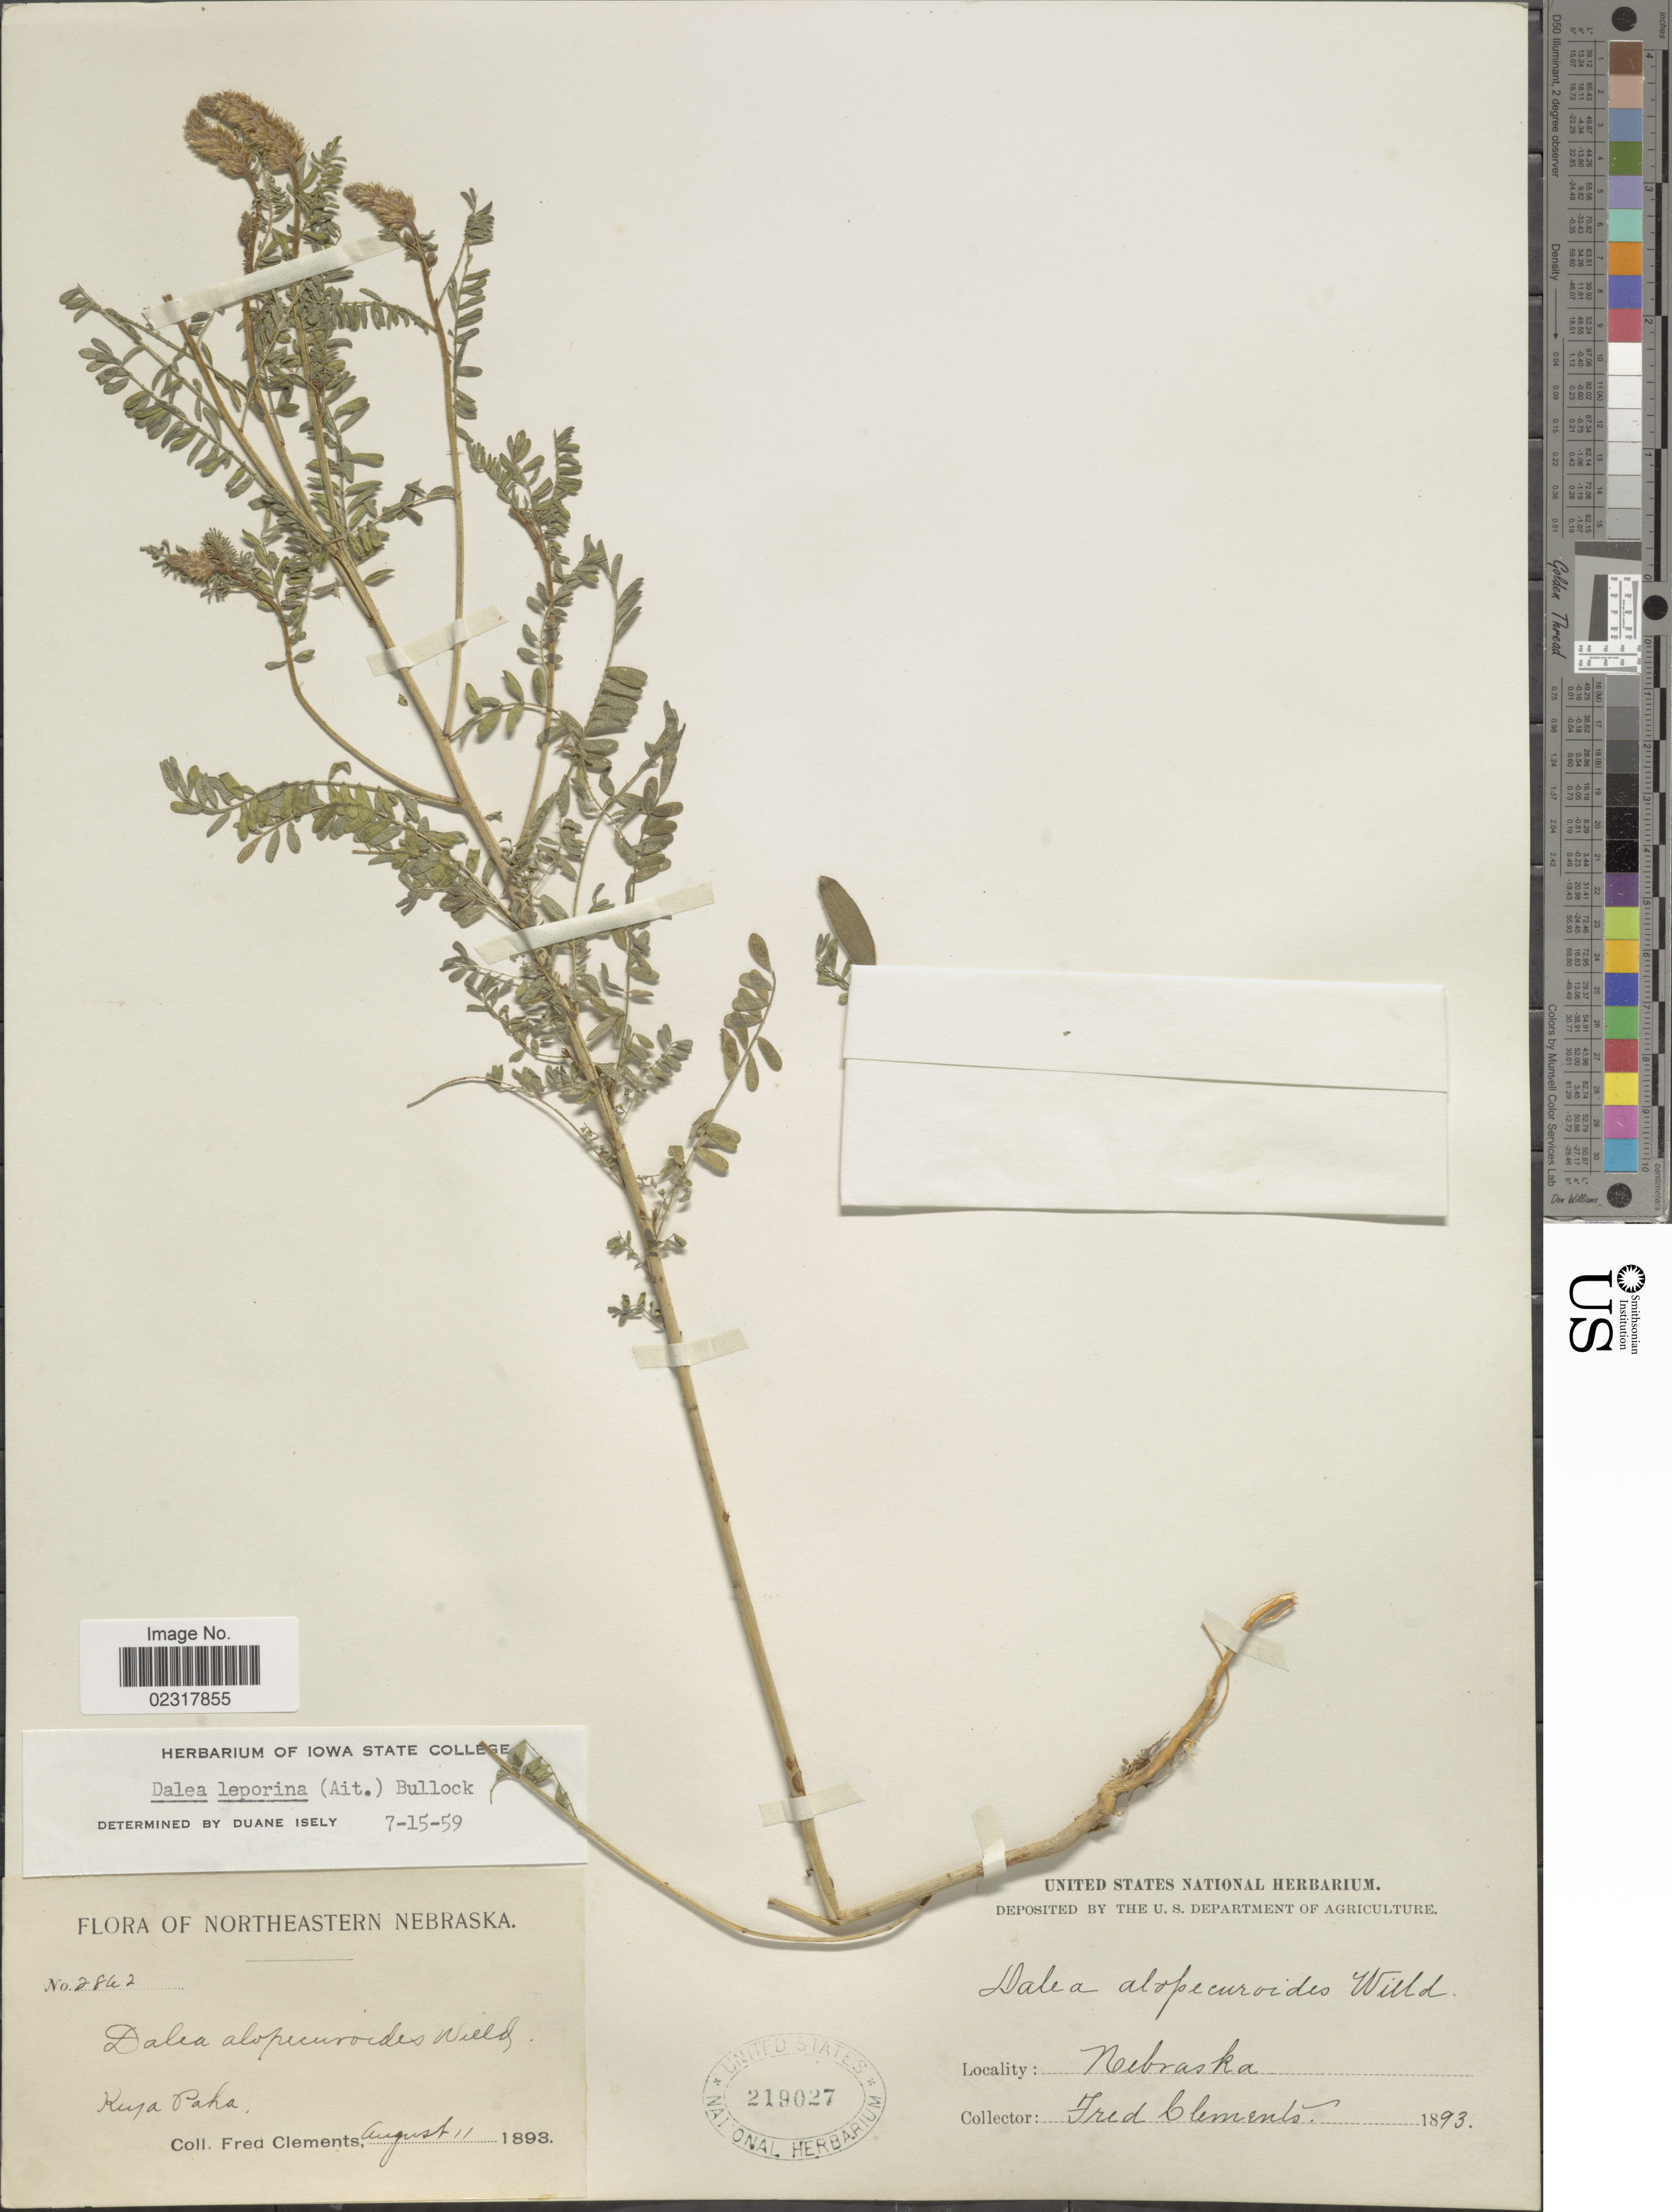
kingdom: Plantae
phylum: Tracheophyta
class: Magnoliopsida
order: Fabales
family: Fabaceae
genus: Dalea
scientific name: Dalea leporina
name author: (Aiton) Bullock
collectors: F. Clements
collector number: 2862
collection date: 1893-08-11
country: United States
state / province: Nebraska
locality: Northeastern Nebraska. Keya Paha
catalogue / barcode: US 219027